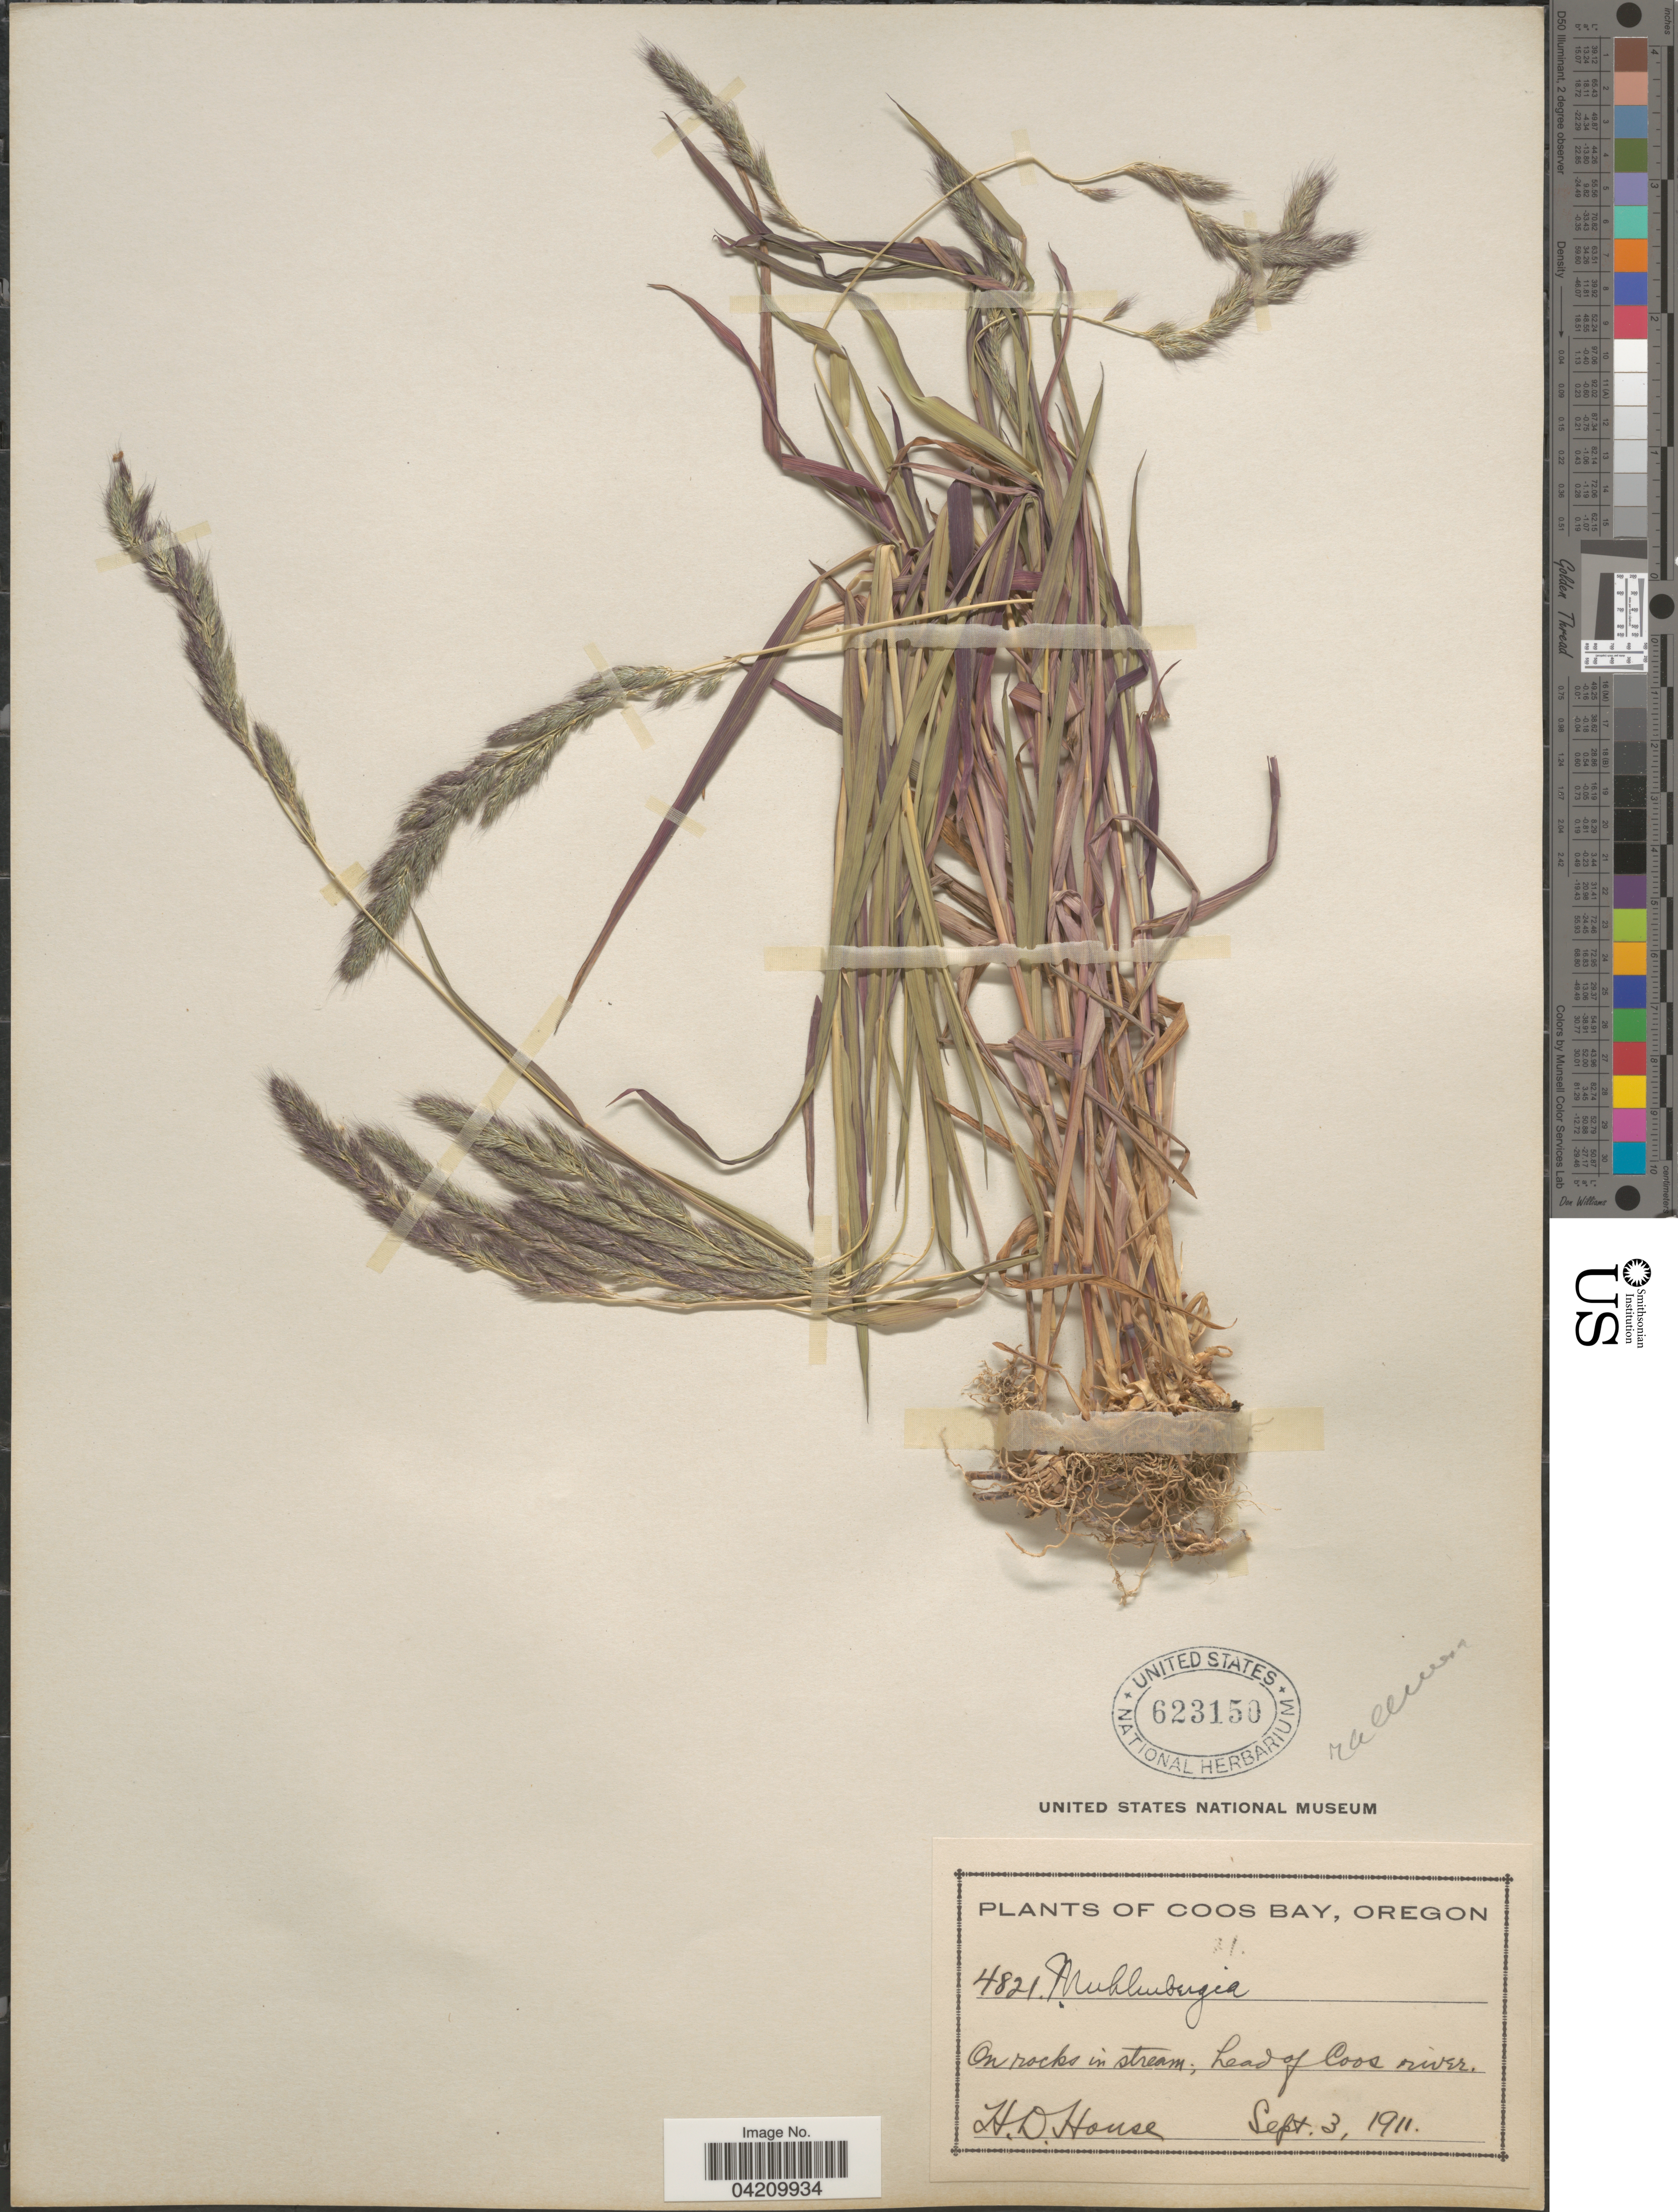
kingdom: Plantae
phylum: Tracheophyta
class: Liliopsida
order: Poales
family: Poaceae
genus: Muhlenbergia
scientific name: Muhlenbergia mexicana var. filiformis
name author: (Torr.) Scribn.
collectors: H. D. House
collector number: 4821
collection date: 1911-09-03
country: United States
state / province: Oregon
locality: Coos Bay. Head of Coos river.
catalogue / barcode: US 623150